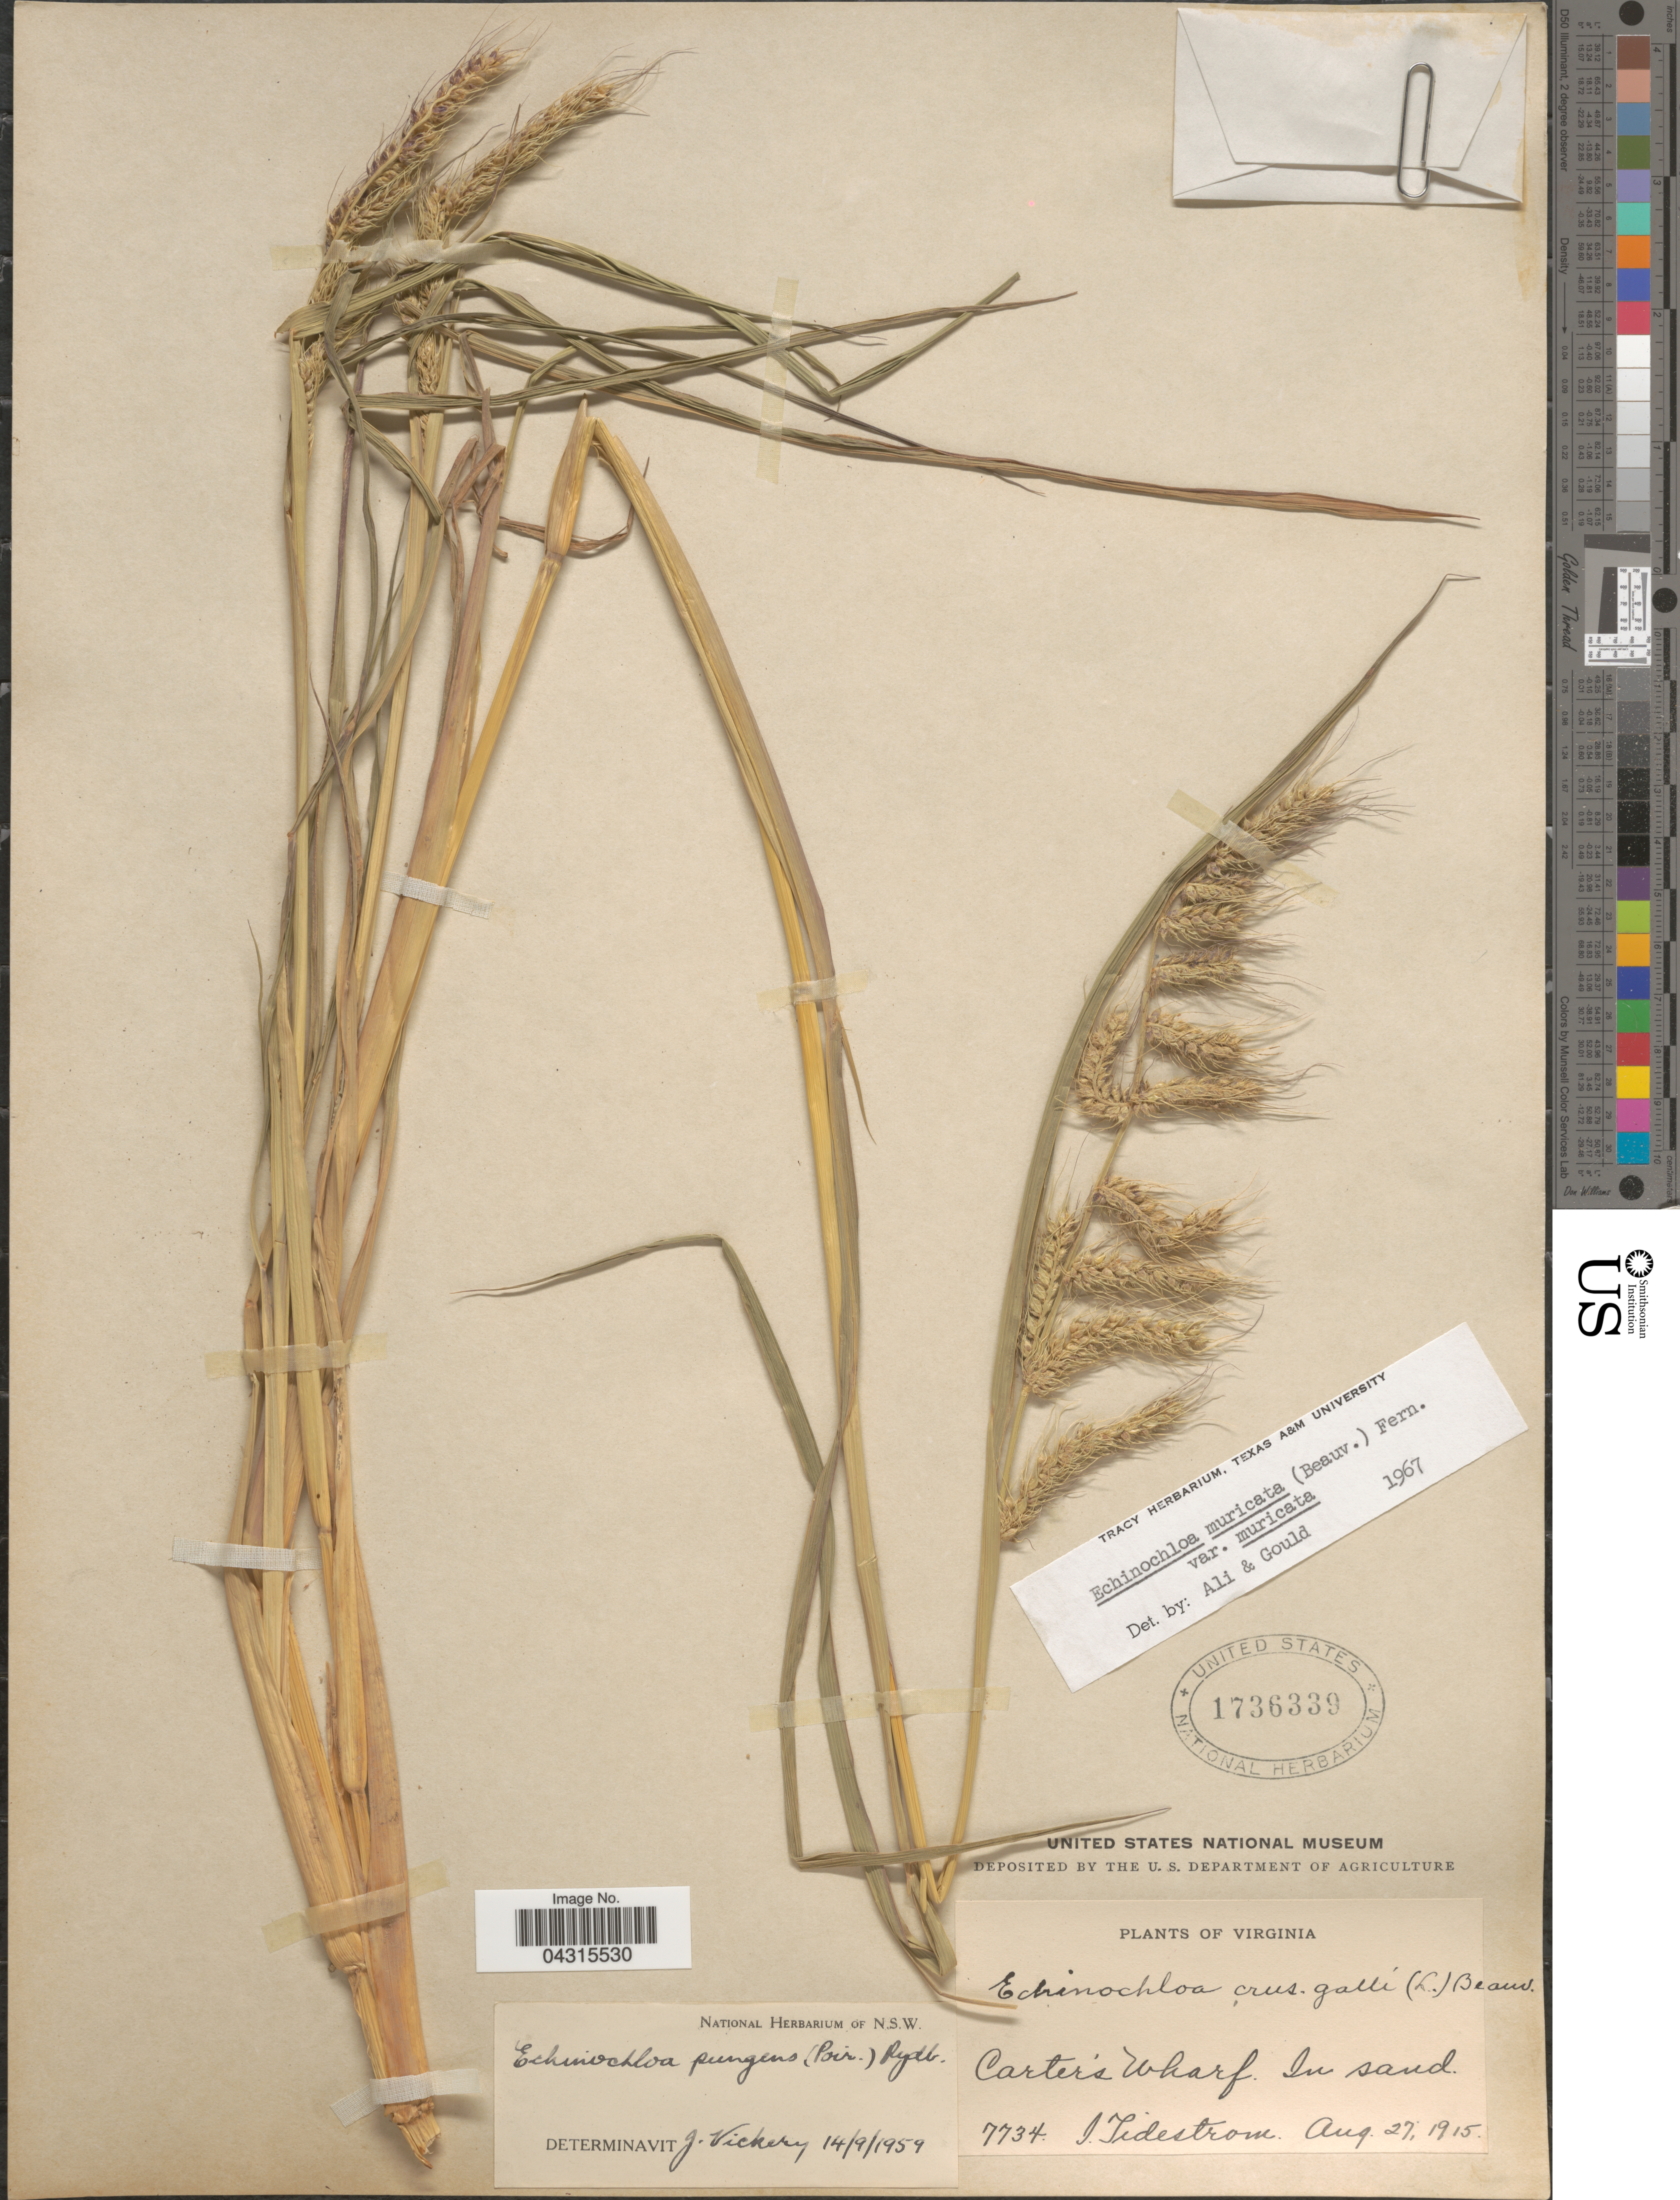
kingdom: Plantae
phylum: Tracheophyta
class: Liliopsida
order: Poales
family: Poaceae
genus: Echinochloa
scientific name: Echinochloa muricata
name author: (P. Beauv.) Fernald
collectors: I. F. Tidestrom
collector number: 7734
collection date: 1915-08-27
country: United States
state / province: Virginia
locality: Carter's Wharf.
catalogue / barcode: US 1736339